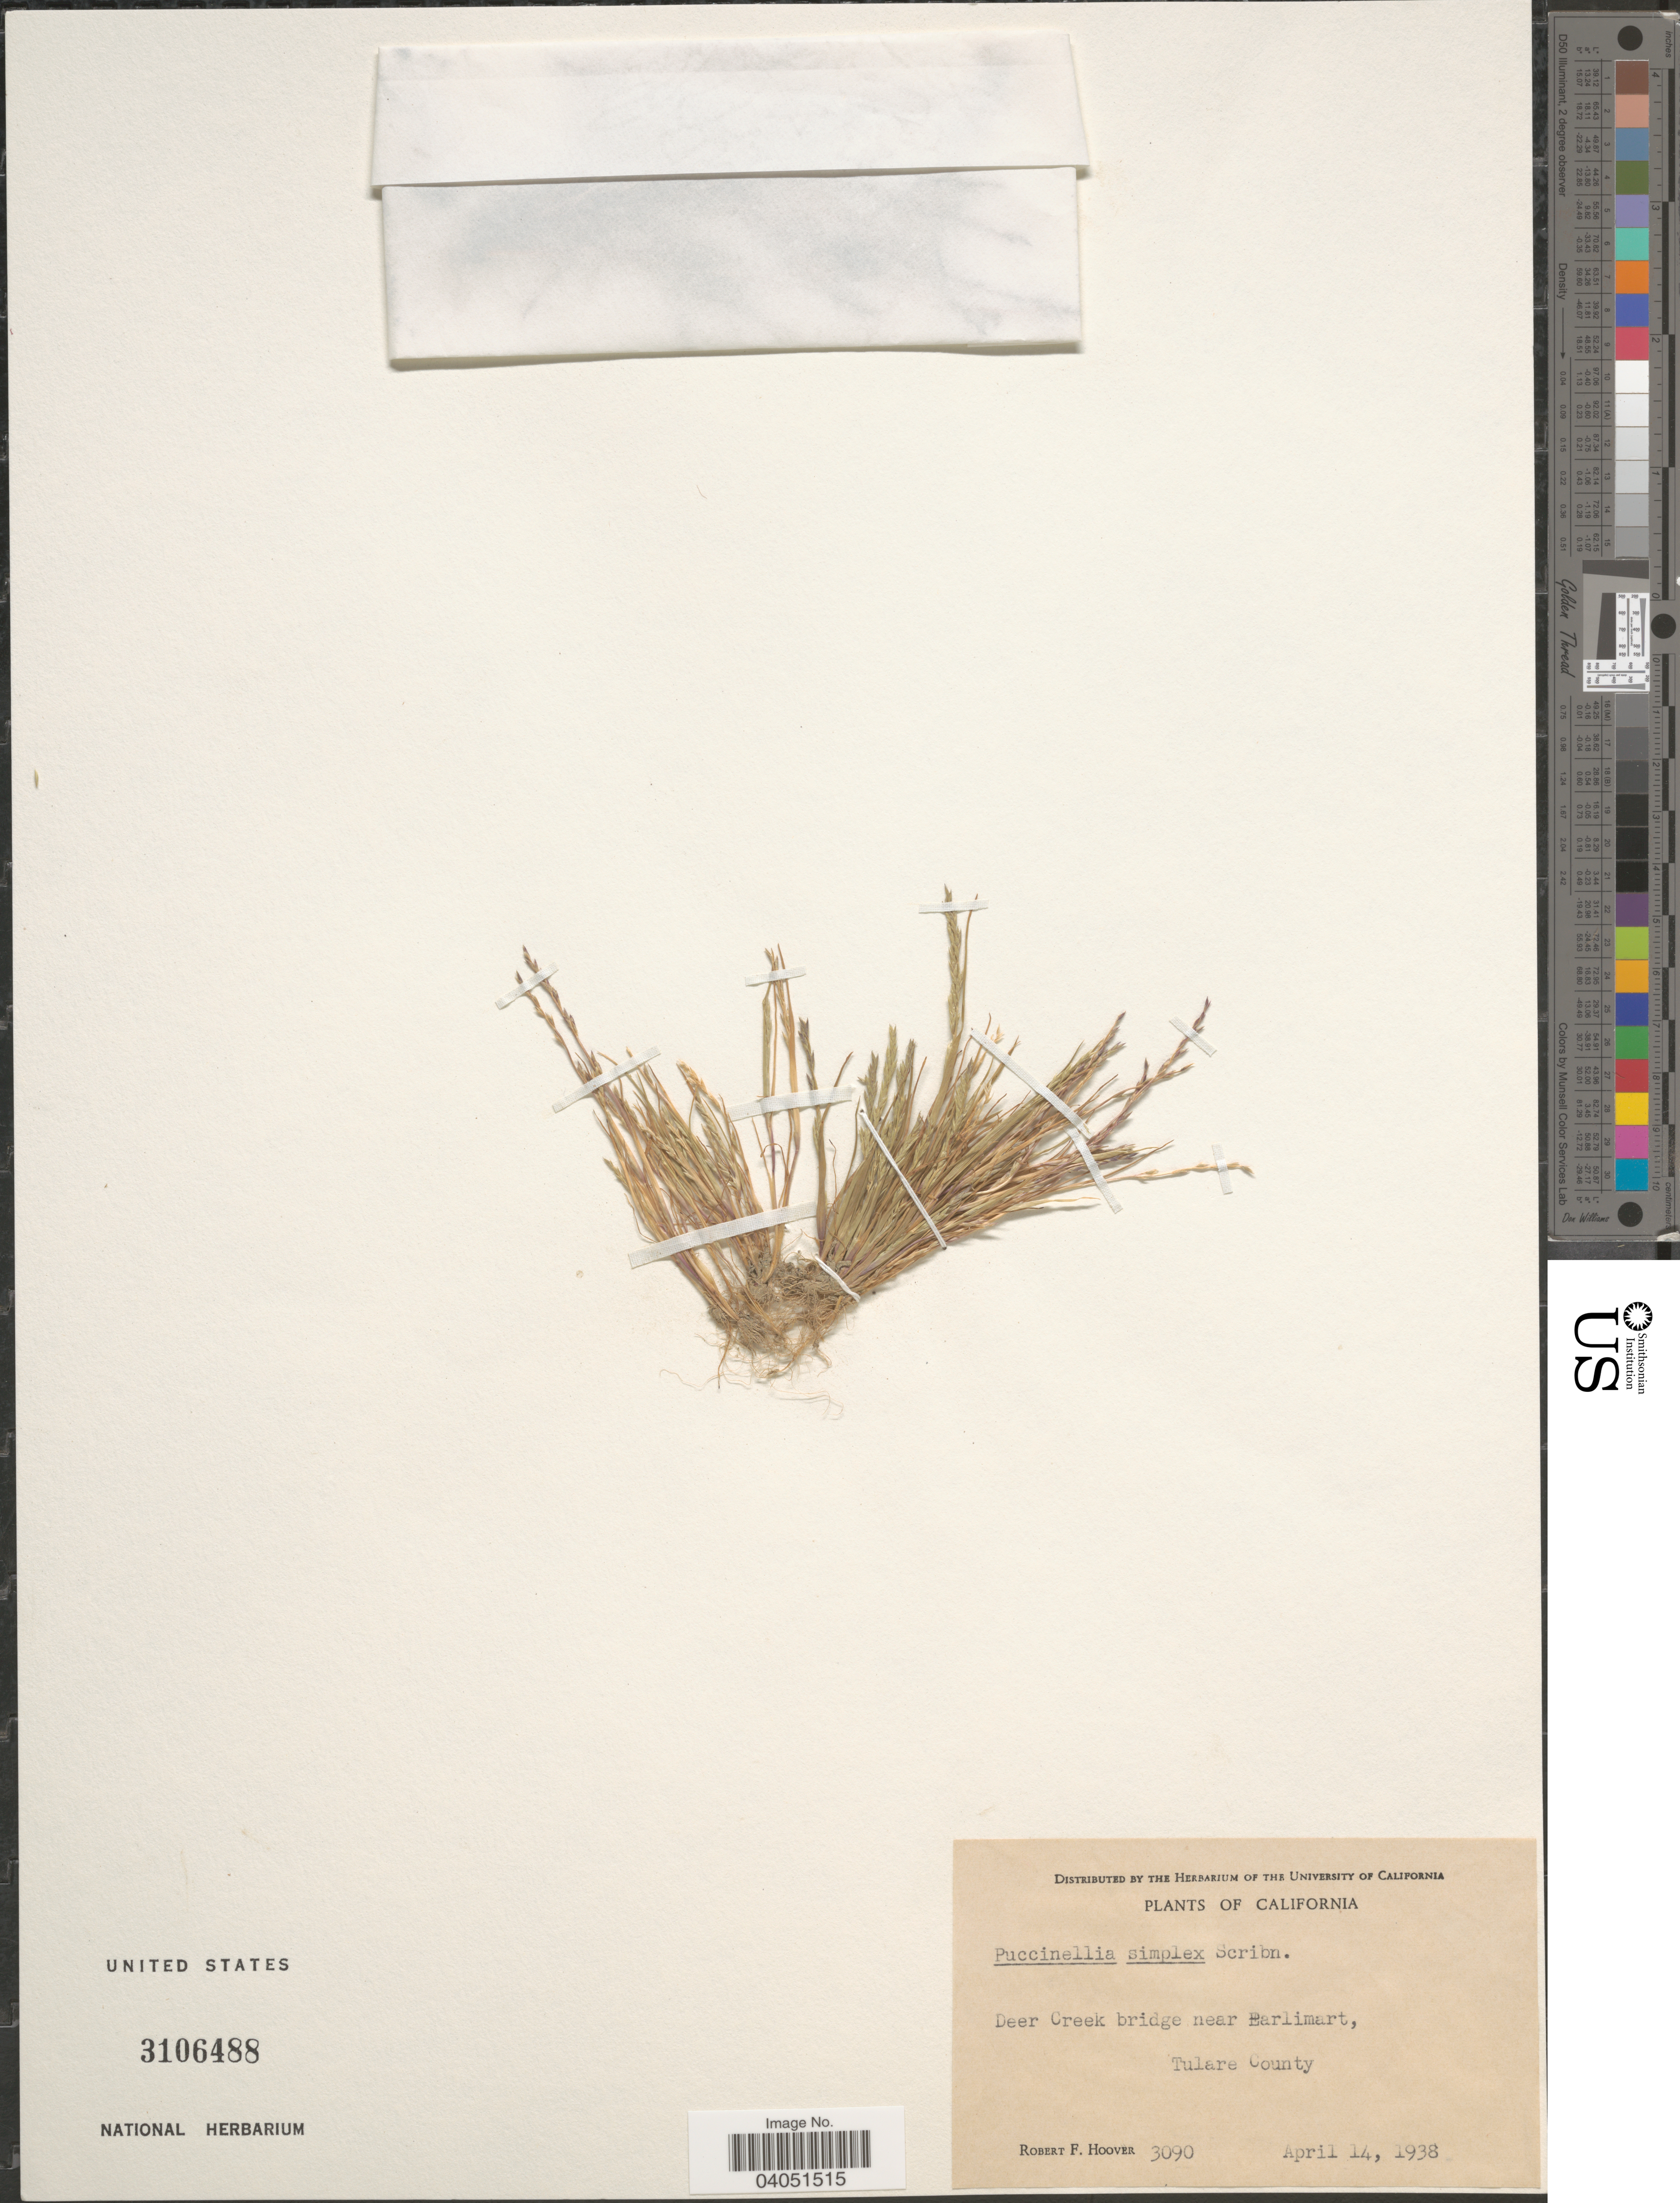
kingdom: Plantae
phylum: Tracheophyta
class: Liliopsida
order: Poales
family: Poaceae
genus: Puccinellia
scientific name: Puccinellia simplex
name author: Scribn.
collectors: R. F. Hoover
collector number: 3090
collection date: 1938-04-14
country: United States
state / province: California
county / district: Tulare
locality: Deer Creek bridge near Barlimart, Tulare County.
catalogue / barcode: US 3106488